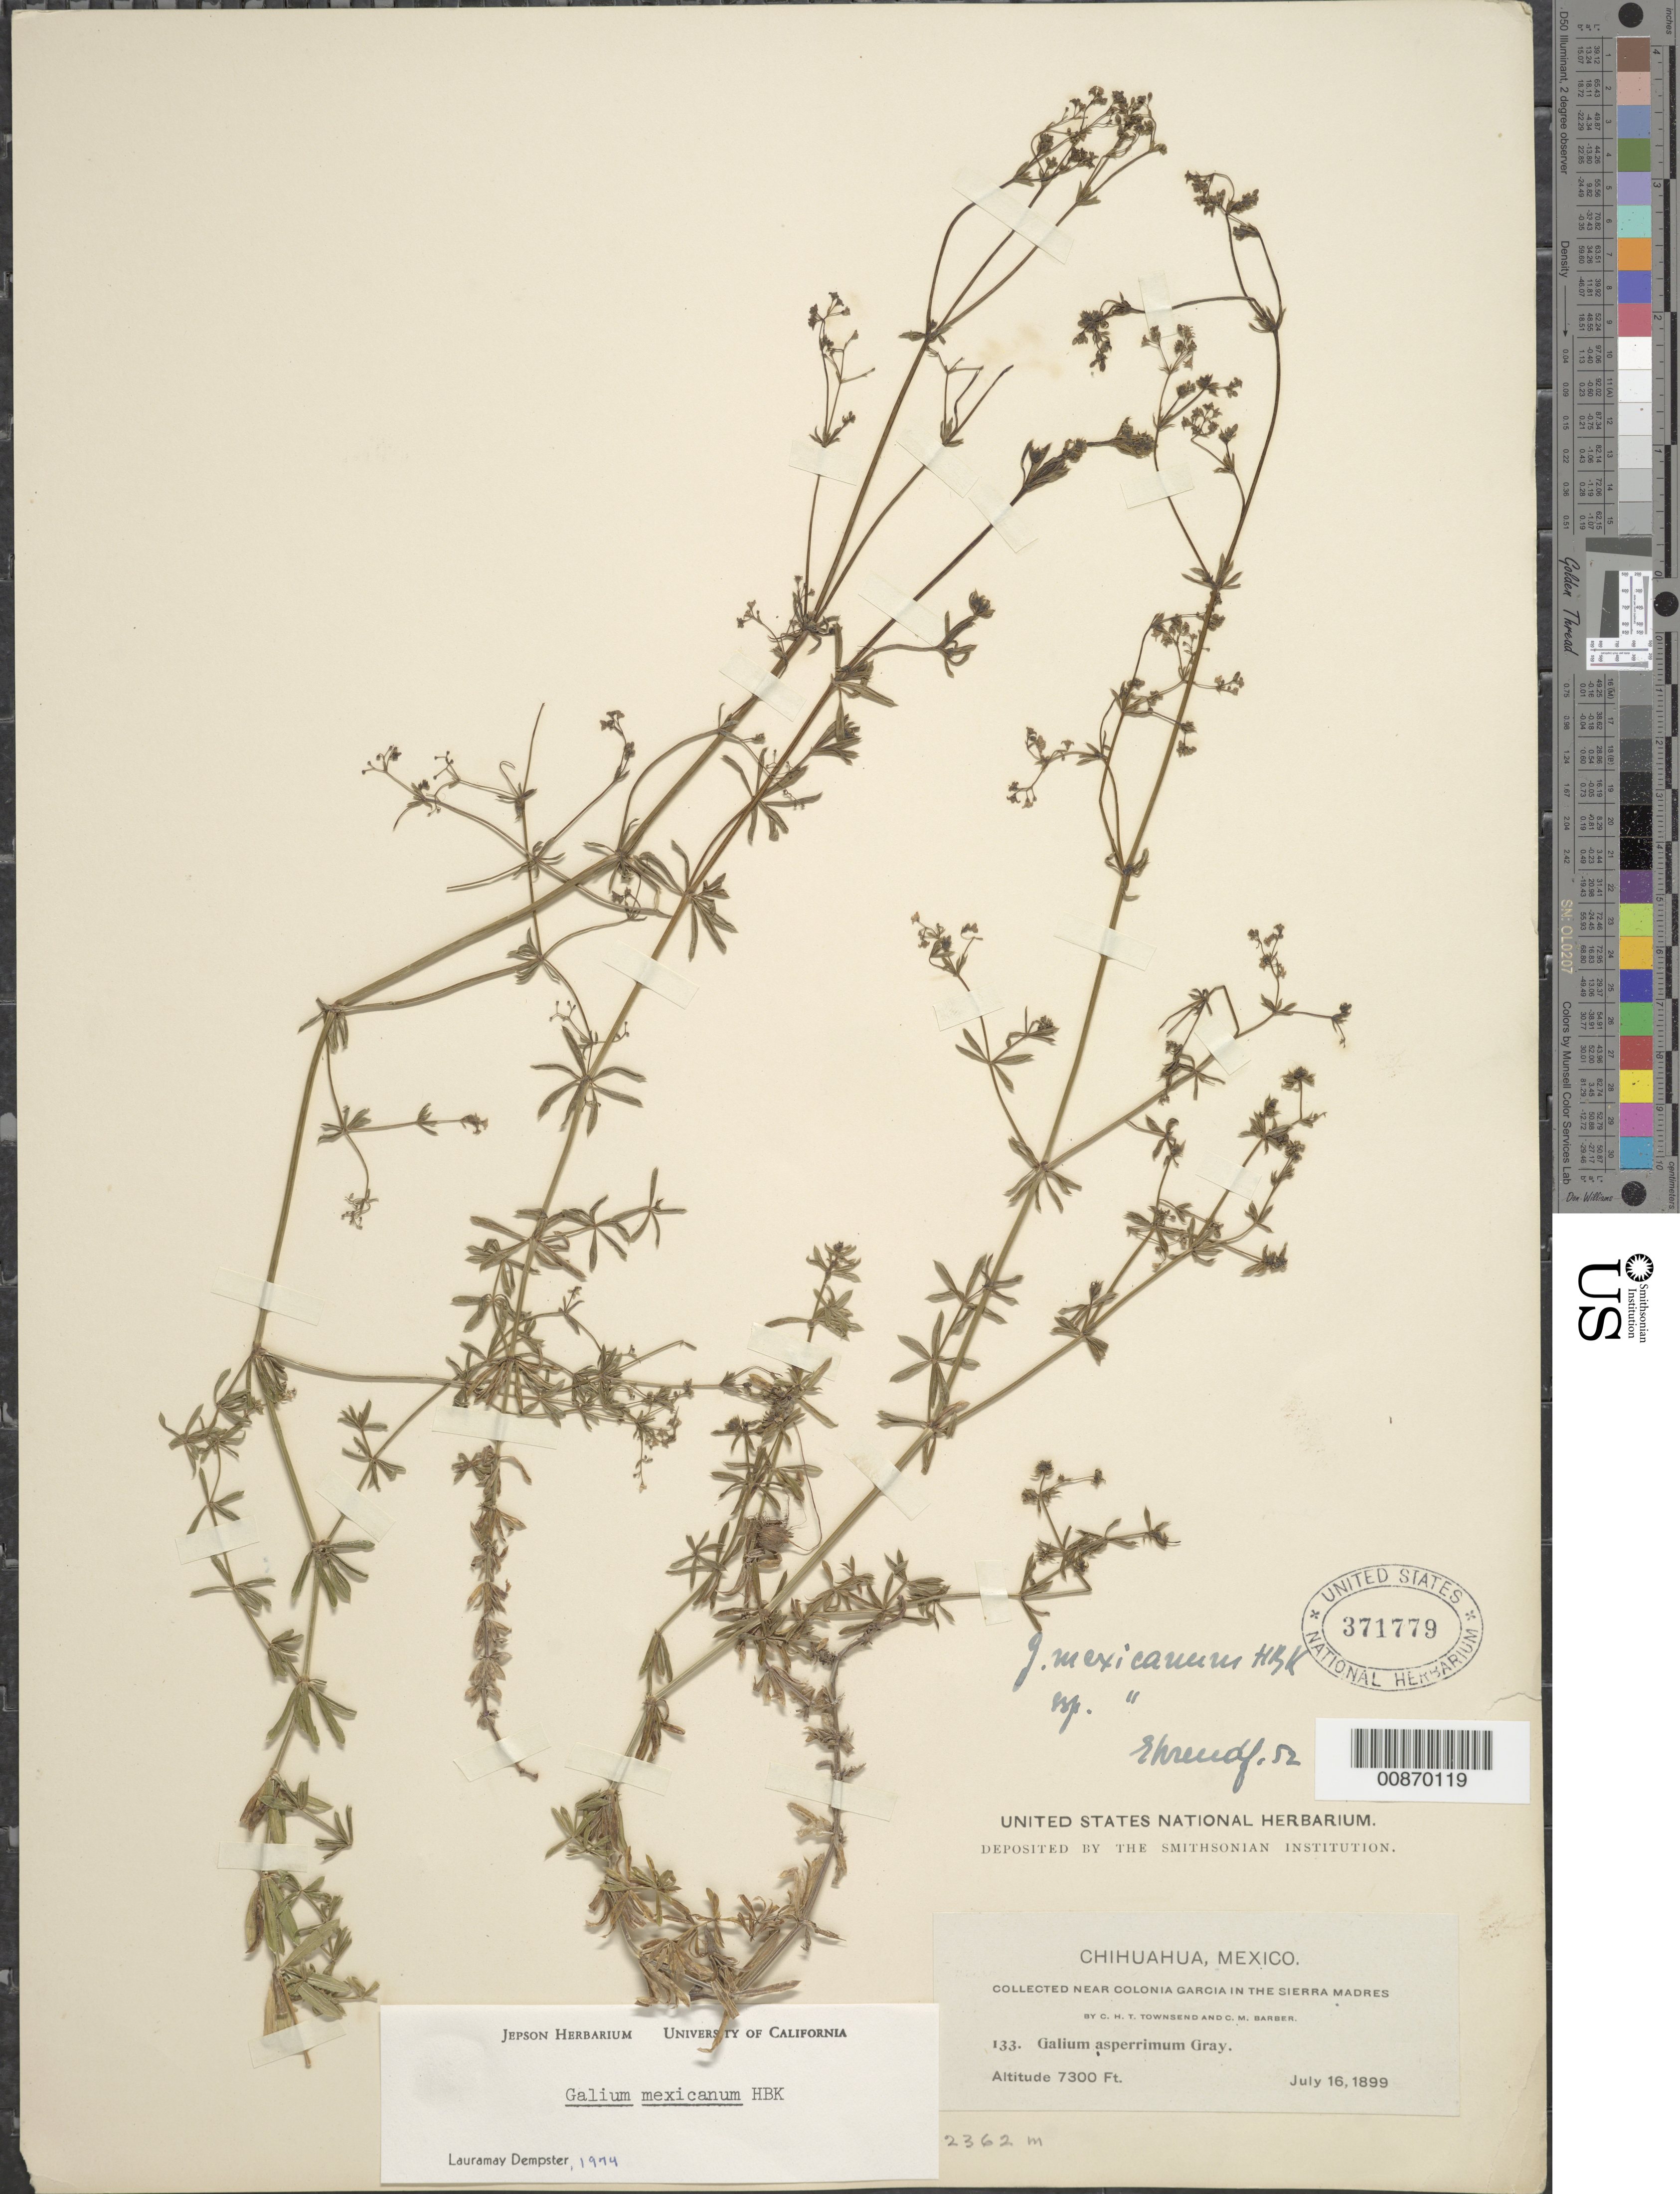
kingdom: Plantae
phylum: Tracheophyta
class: Magnoliopsida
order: Gentianales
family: Rubiaceae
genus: Galium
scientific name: Galium mexicanum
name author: Kunth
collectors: C. H. T. Townsend & C. Barber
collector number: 133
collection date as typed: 16 Jul 1899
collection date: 1899-07-16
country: Mexico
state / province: Chihuahua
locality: Near Colonia García in the Sierra Madre, Chihuahua.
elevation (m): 2225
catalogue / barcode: US 371779